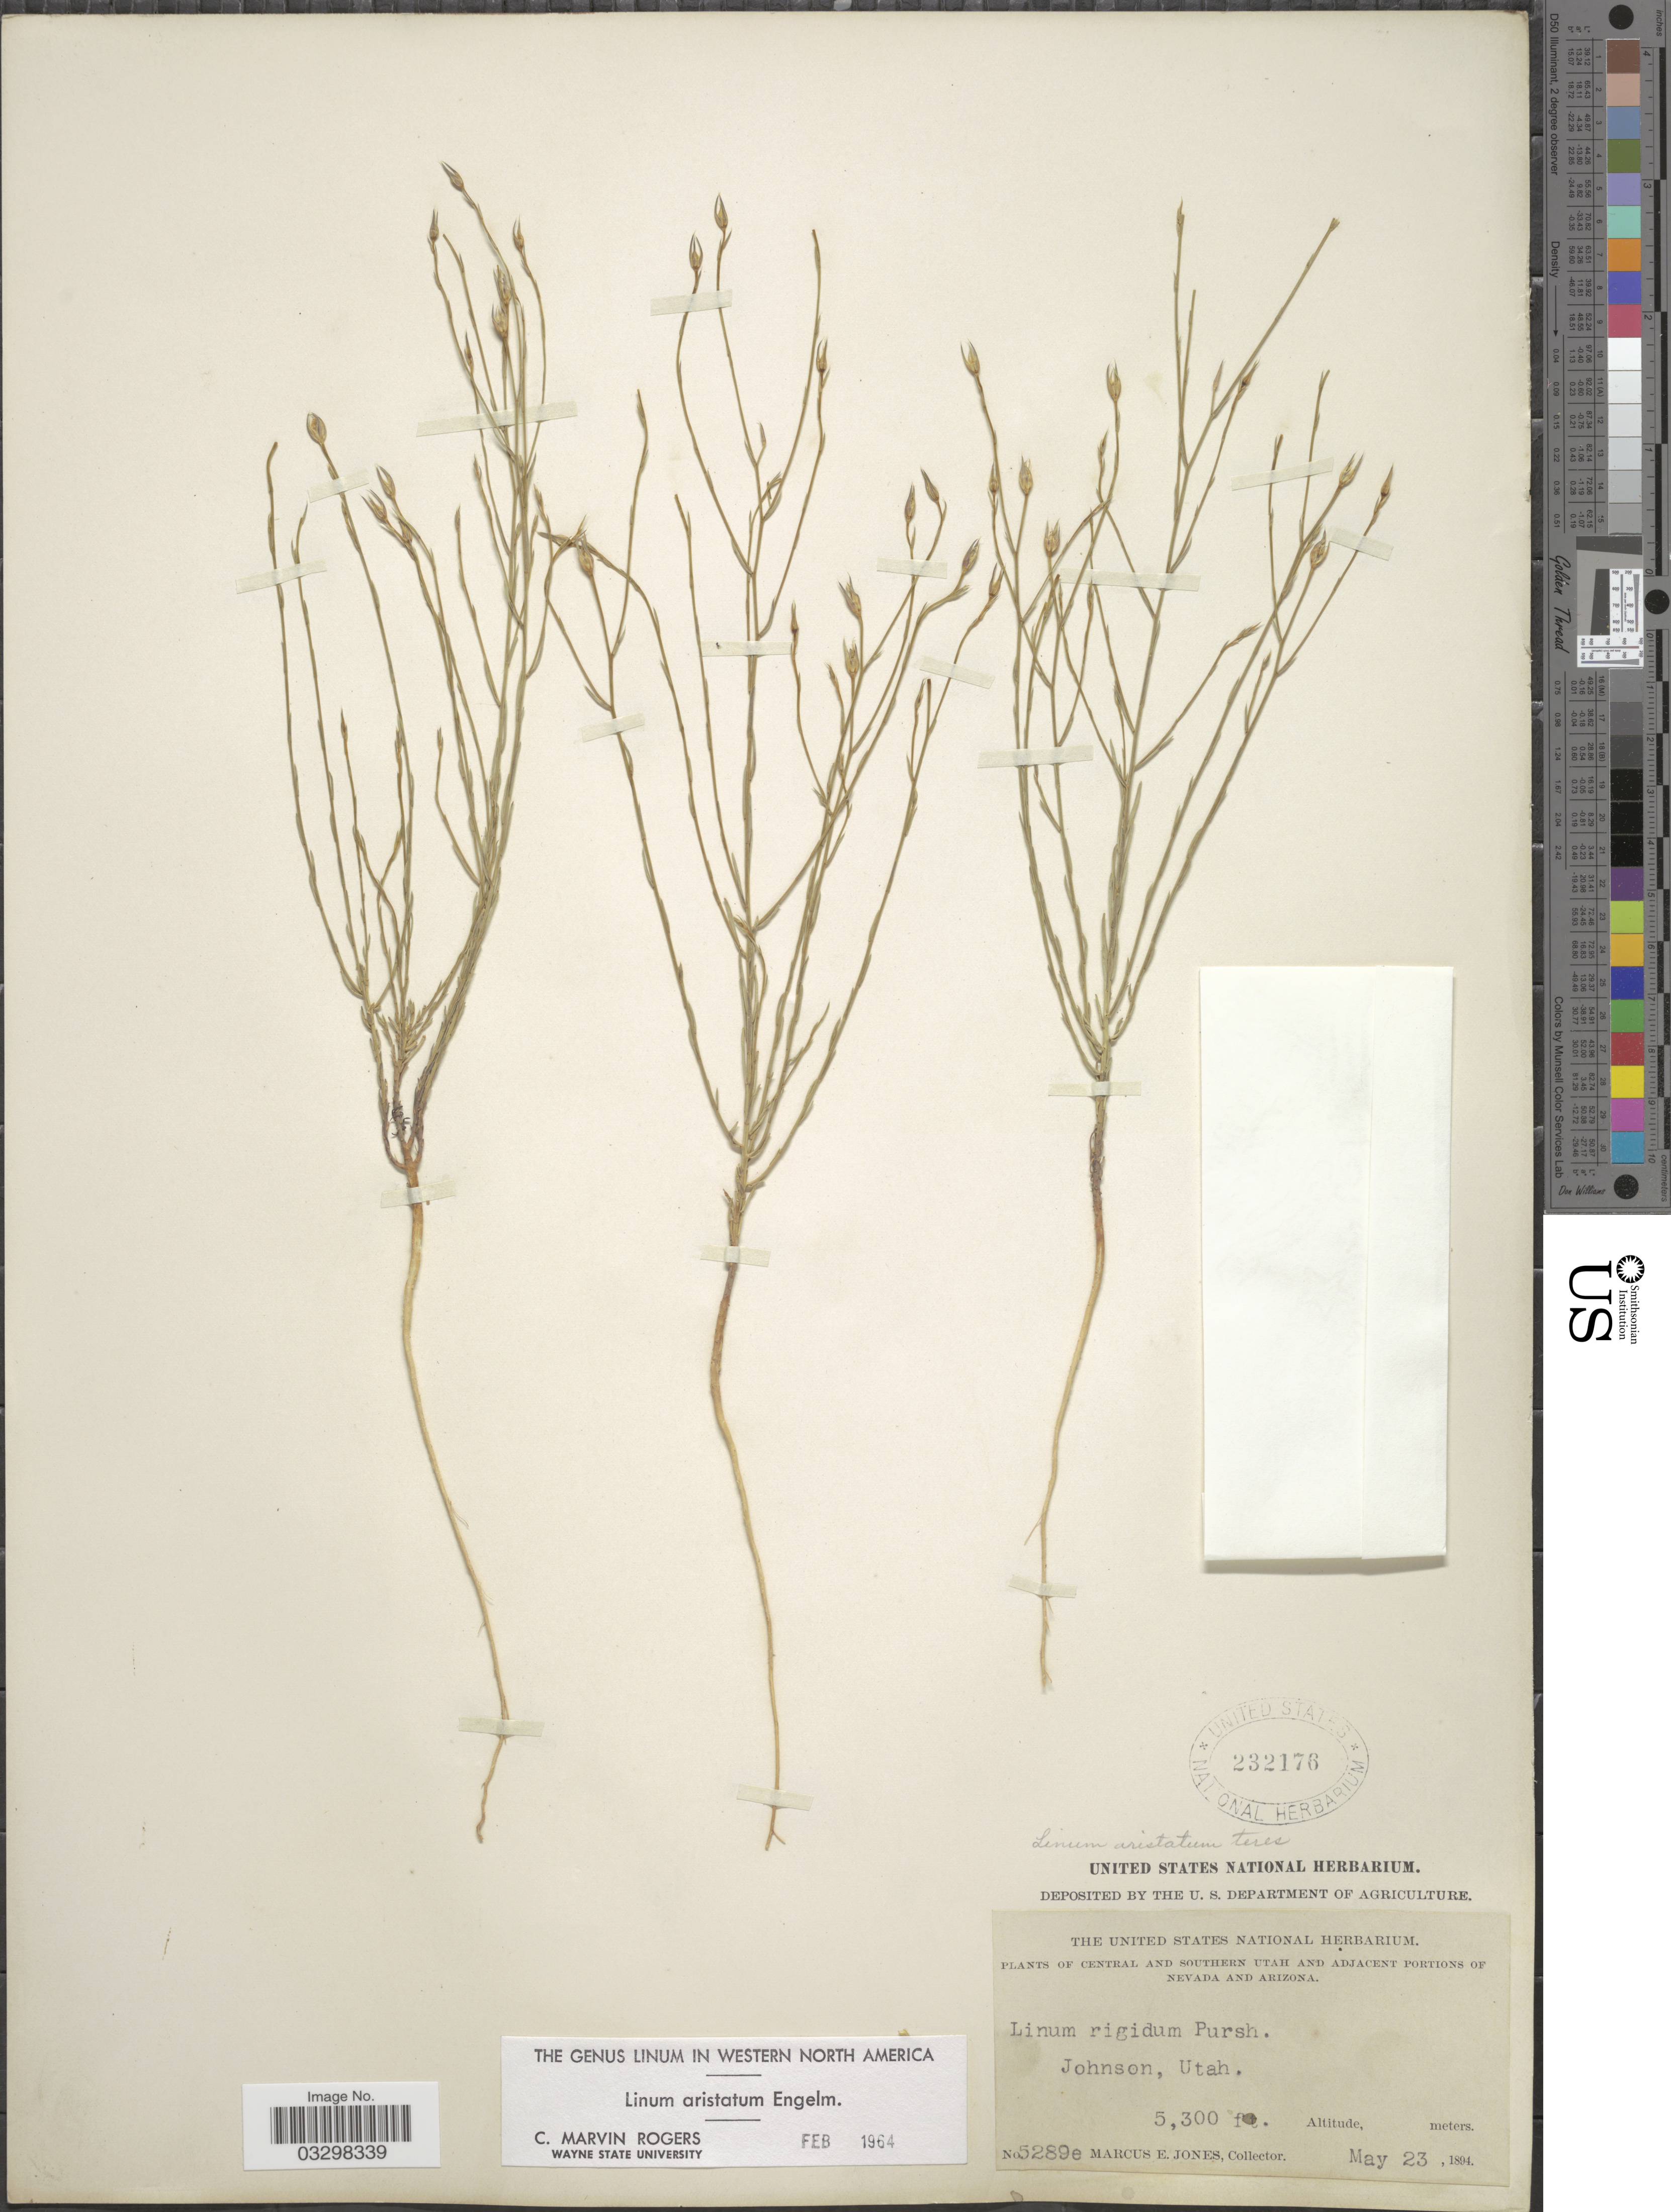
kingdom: Plantae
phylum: Tracheophyta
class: Magnoliopsida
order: Malpighiales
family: Linaceae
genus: Linum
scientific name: Linum aristatum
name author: Engelm.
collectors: M. E. Jones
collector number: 5289e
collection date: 1894-05-23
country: United States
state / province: Utah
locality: Central and Southern Utah. Johnson.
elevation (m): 1615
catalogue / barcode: US 232176